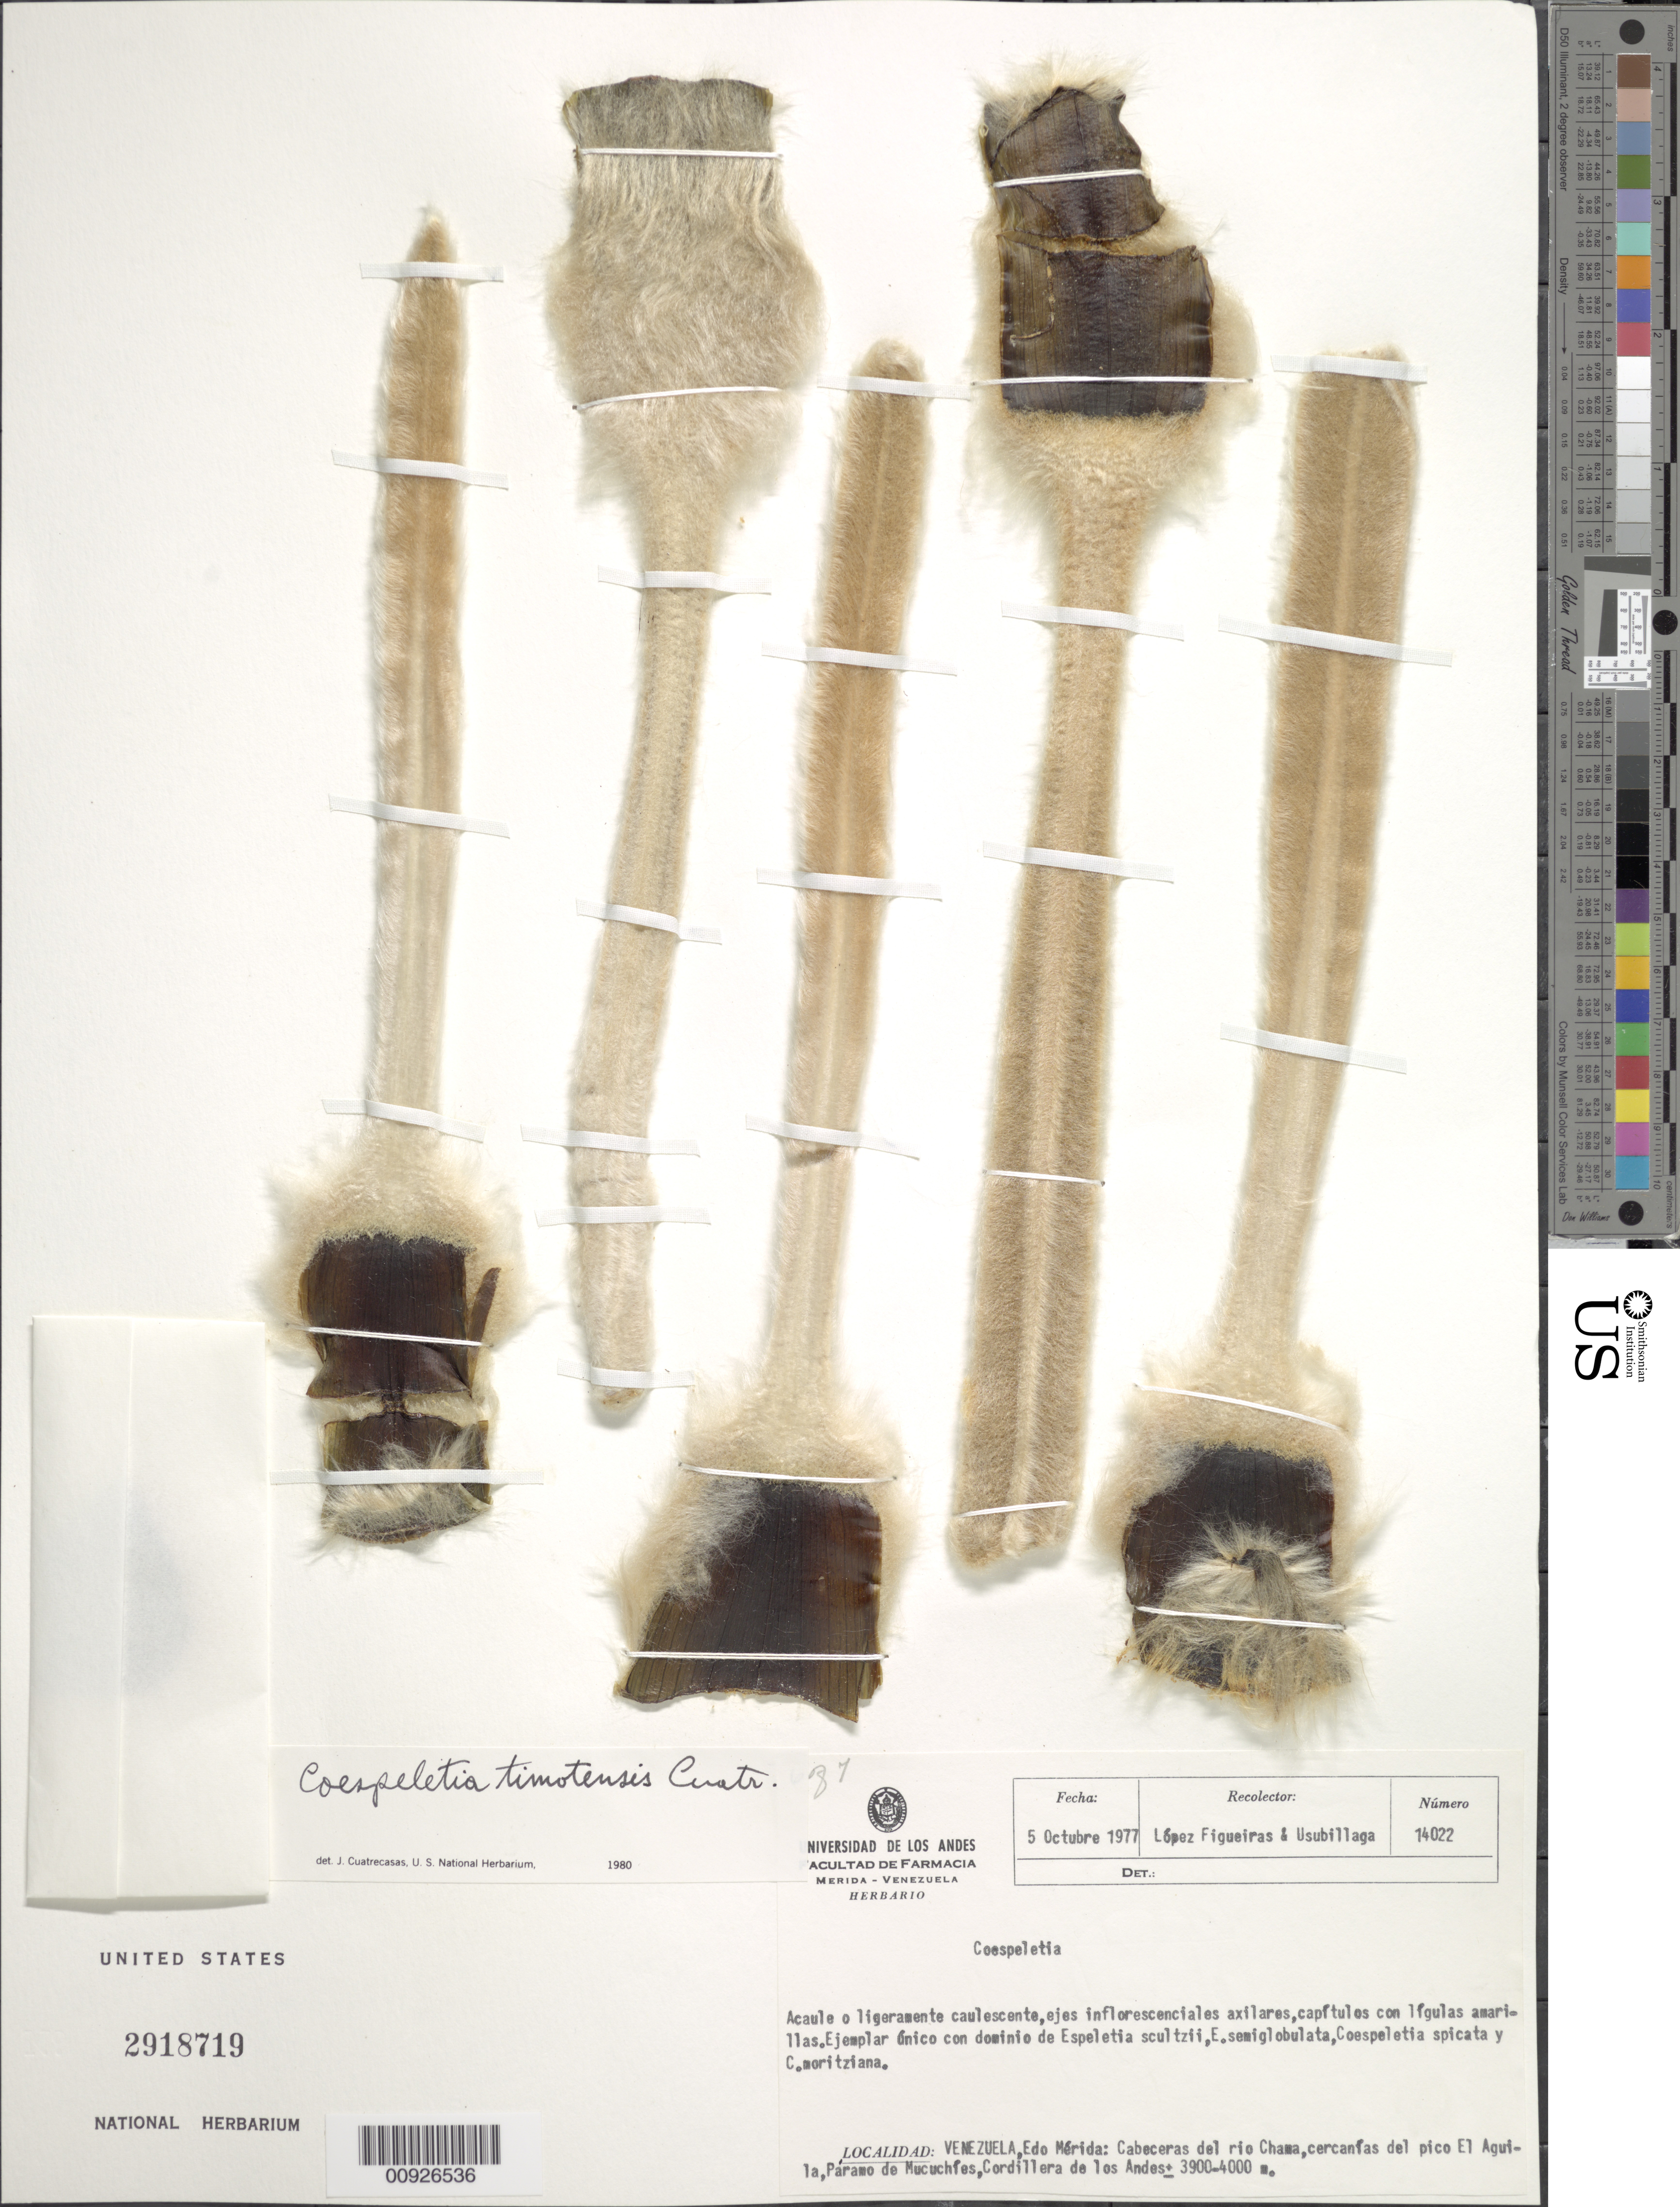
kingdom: Plantae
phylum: Tracheophyta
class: Magnoliopsida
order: Asterales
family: Asteraceae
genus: Coespeletia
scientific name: Coespeletia timotensis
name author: (Cuatrec.) Cuatrec.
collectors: M. López Figueiras & -- Usubillaga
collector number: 14022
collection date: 1977-10-05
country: Venezuela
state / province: Mérida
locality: P. de Mucuchíes. Cabeceras del Río Chama, cercanías del Pico El Águila.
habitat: Ejemplar único en un frailejonal con dominio de Espeletia schultzii, E. semiglobulata, Coespeletia spicata y C. moritziana.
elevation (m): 3900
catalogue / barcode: US 2918719